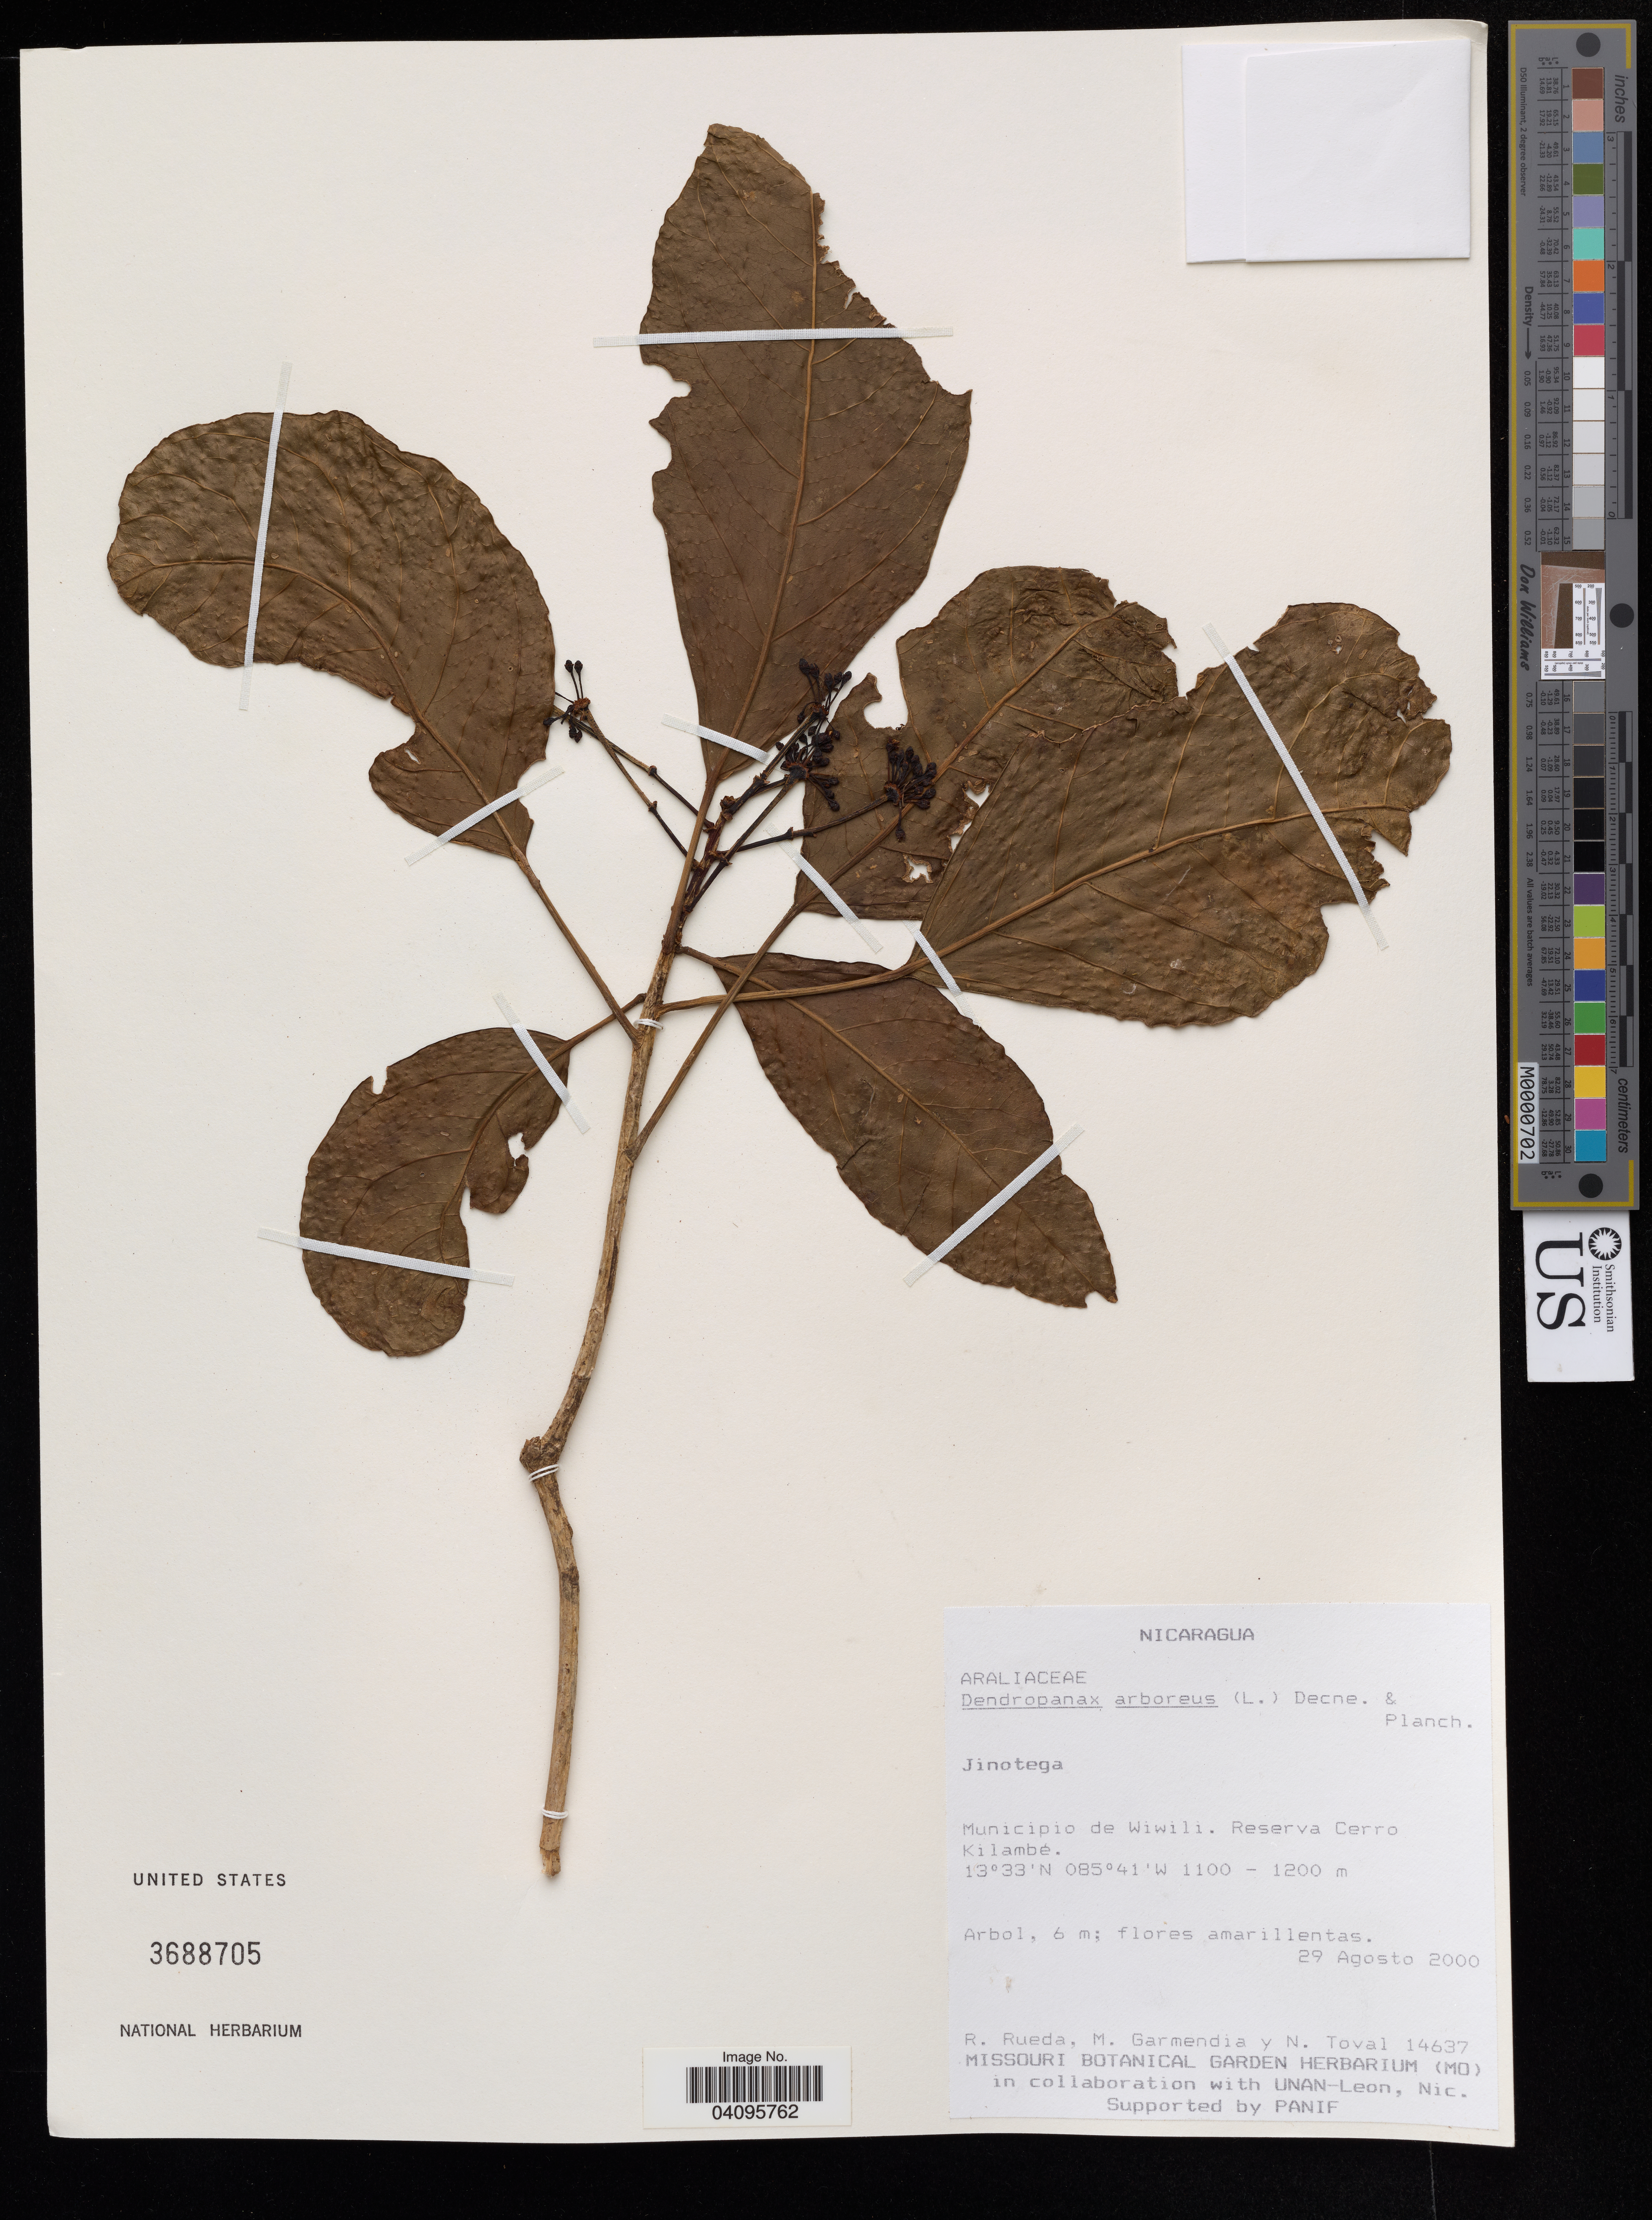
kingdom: Plantae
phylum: Tracheophyta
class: Magnoliopsida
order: Apiales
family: Araliaceae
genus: Dendropanax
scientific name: Dendropanax arboreus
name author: (L.) Decne. & Planch.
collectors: R. Rueda, M. Garmendia & N. Toval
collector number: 14637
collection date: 2000-08-29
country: Nicaragua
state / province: Jinotega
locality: Municipio de Wiwili. Reserva Cerro Kilambé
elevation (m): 1100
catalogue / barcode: US 3688705